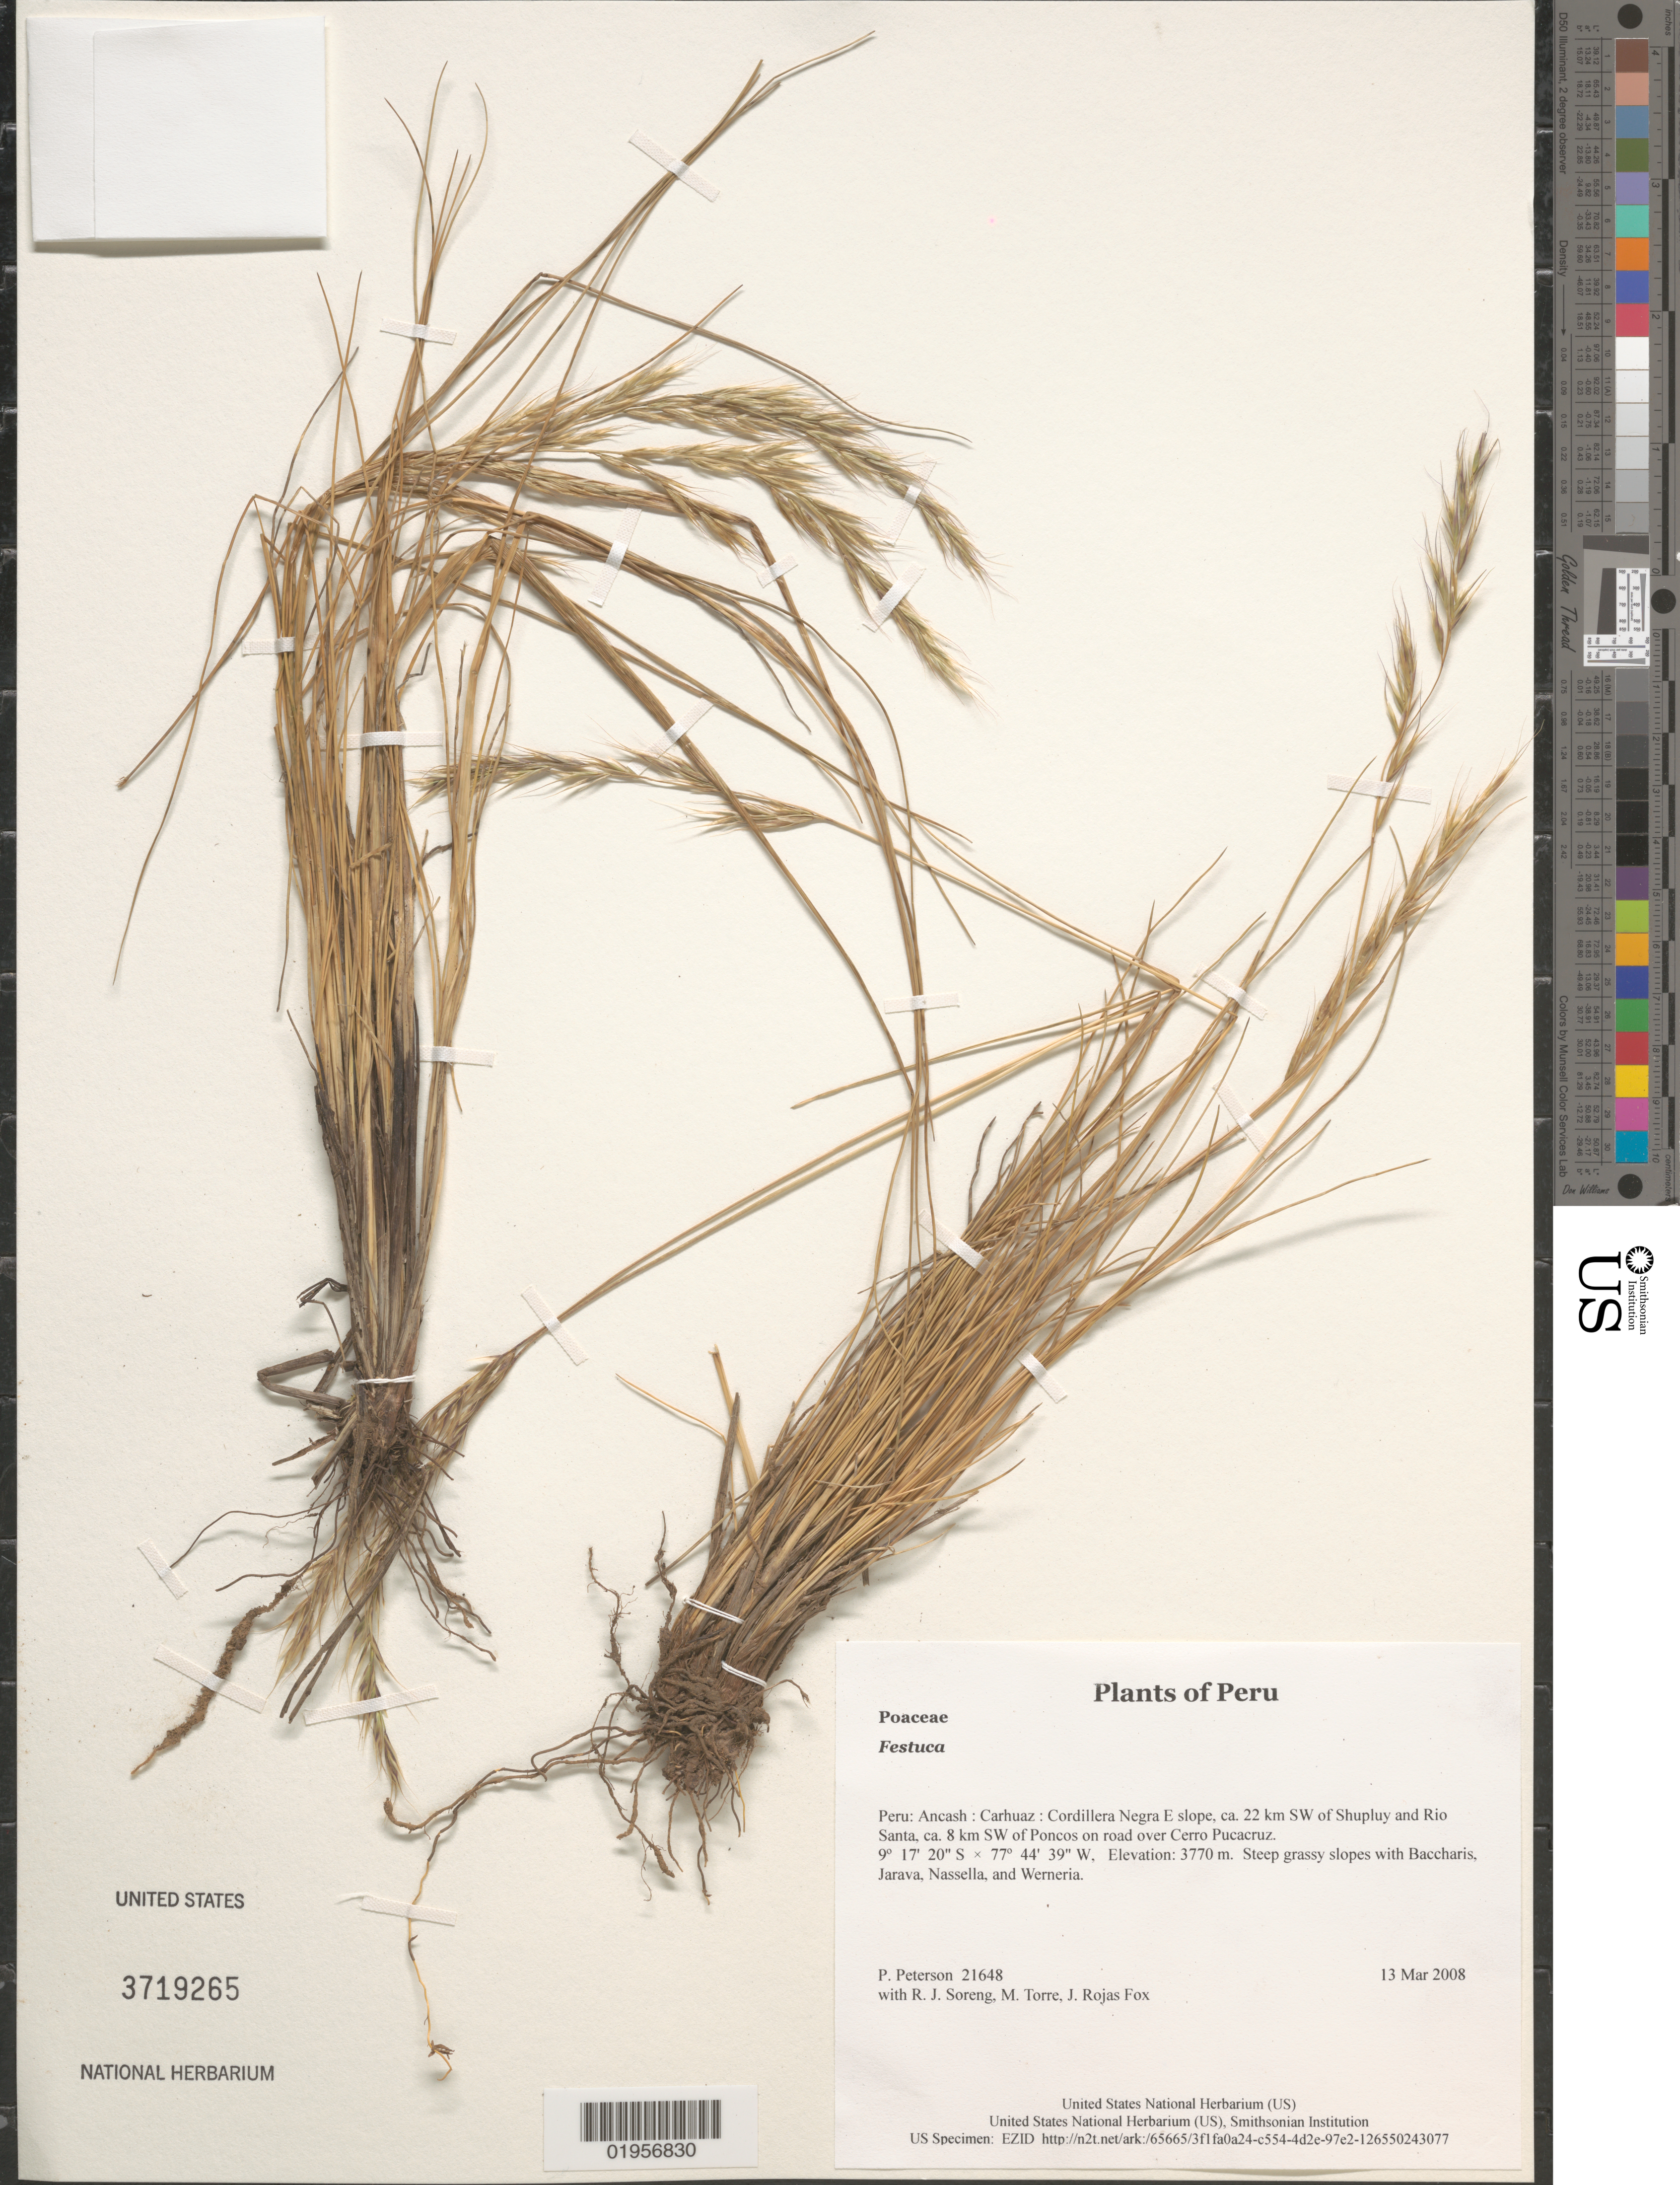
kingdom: Plantae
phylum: Tracheophyta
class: Liliopsida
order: Poales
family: Poaceae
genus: Festuca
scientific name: Festuca sp.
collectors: P. M. Peterson, R. J. Soreng, M. Torre & J. Rojas Fox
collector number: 21648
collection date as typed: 13 Mar 2008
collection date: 2008-03-13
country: Peru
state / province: Ancash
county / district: Carhuaz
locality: Cordillera Negra E slope, ca. 22 km SW of Shupluy and Rio Santa, ca. 8 km SW of Poncos on road over Cerro Pucacruz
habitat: Steep grassy slopes with Baccharis, Jarava, Nassella, and Werneria.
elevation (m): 3770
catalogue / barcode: US 3719265